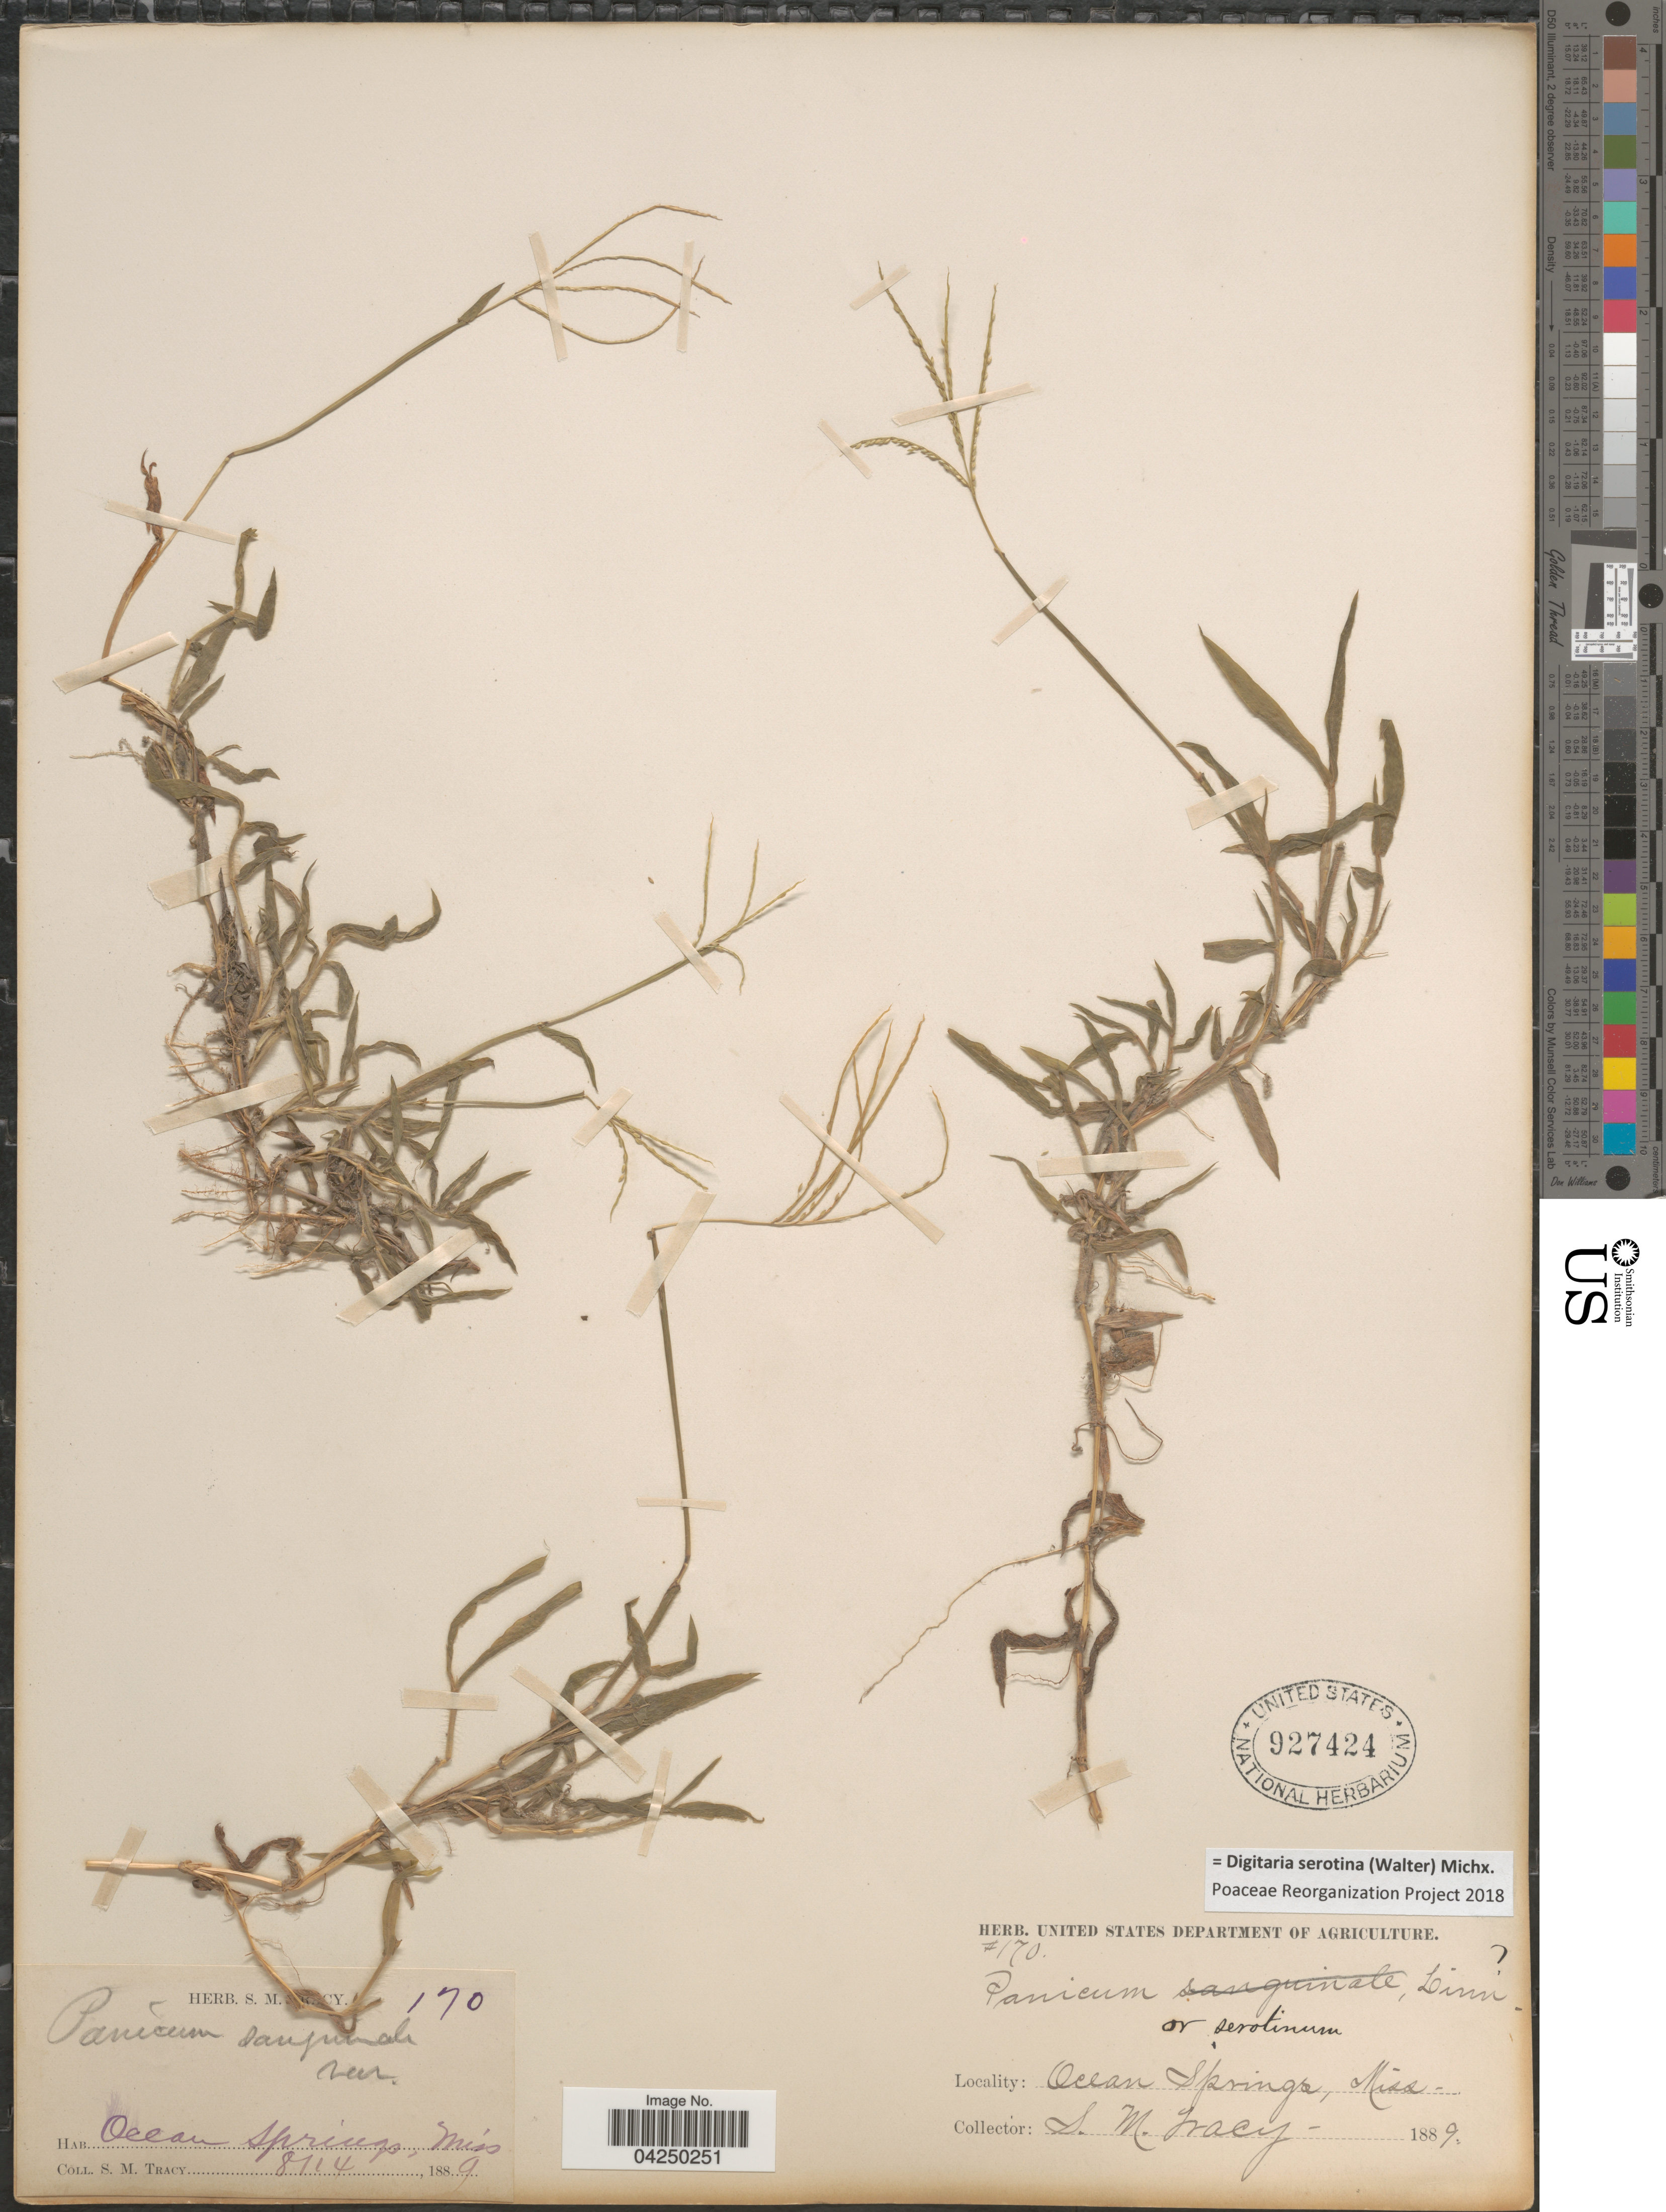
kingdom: Plantae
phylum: Tracheophyta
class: Liliopsida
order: Poales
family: Poaceae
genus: Digitaria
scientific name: Digitaria serotina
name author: (Walter) Michx.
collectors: S. M. Tracy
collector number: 170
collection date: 1889-08-14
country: United States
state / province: Mississippi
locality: Ocean Springs.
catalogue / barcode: US 927424